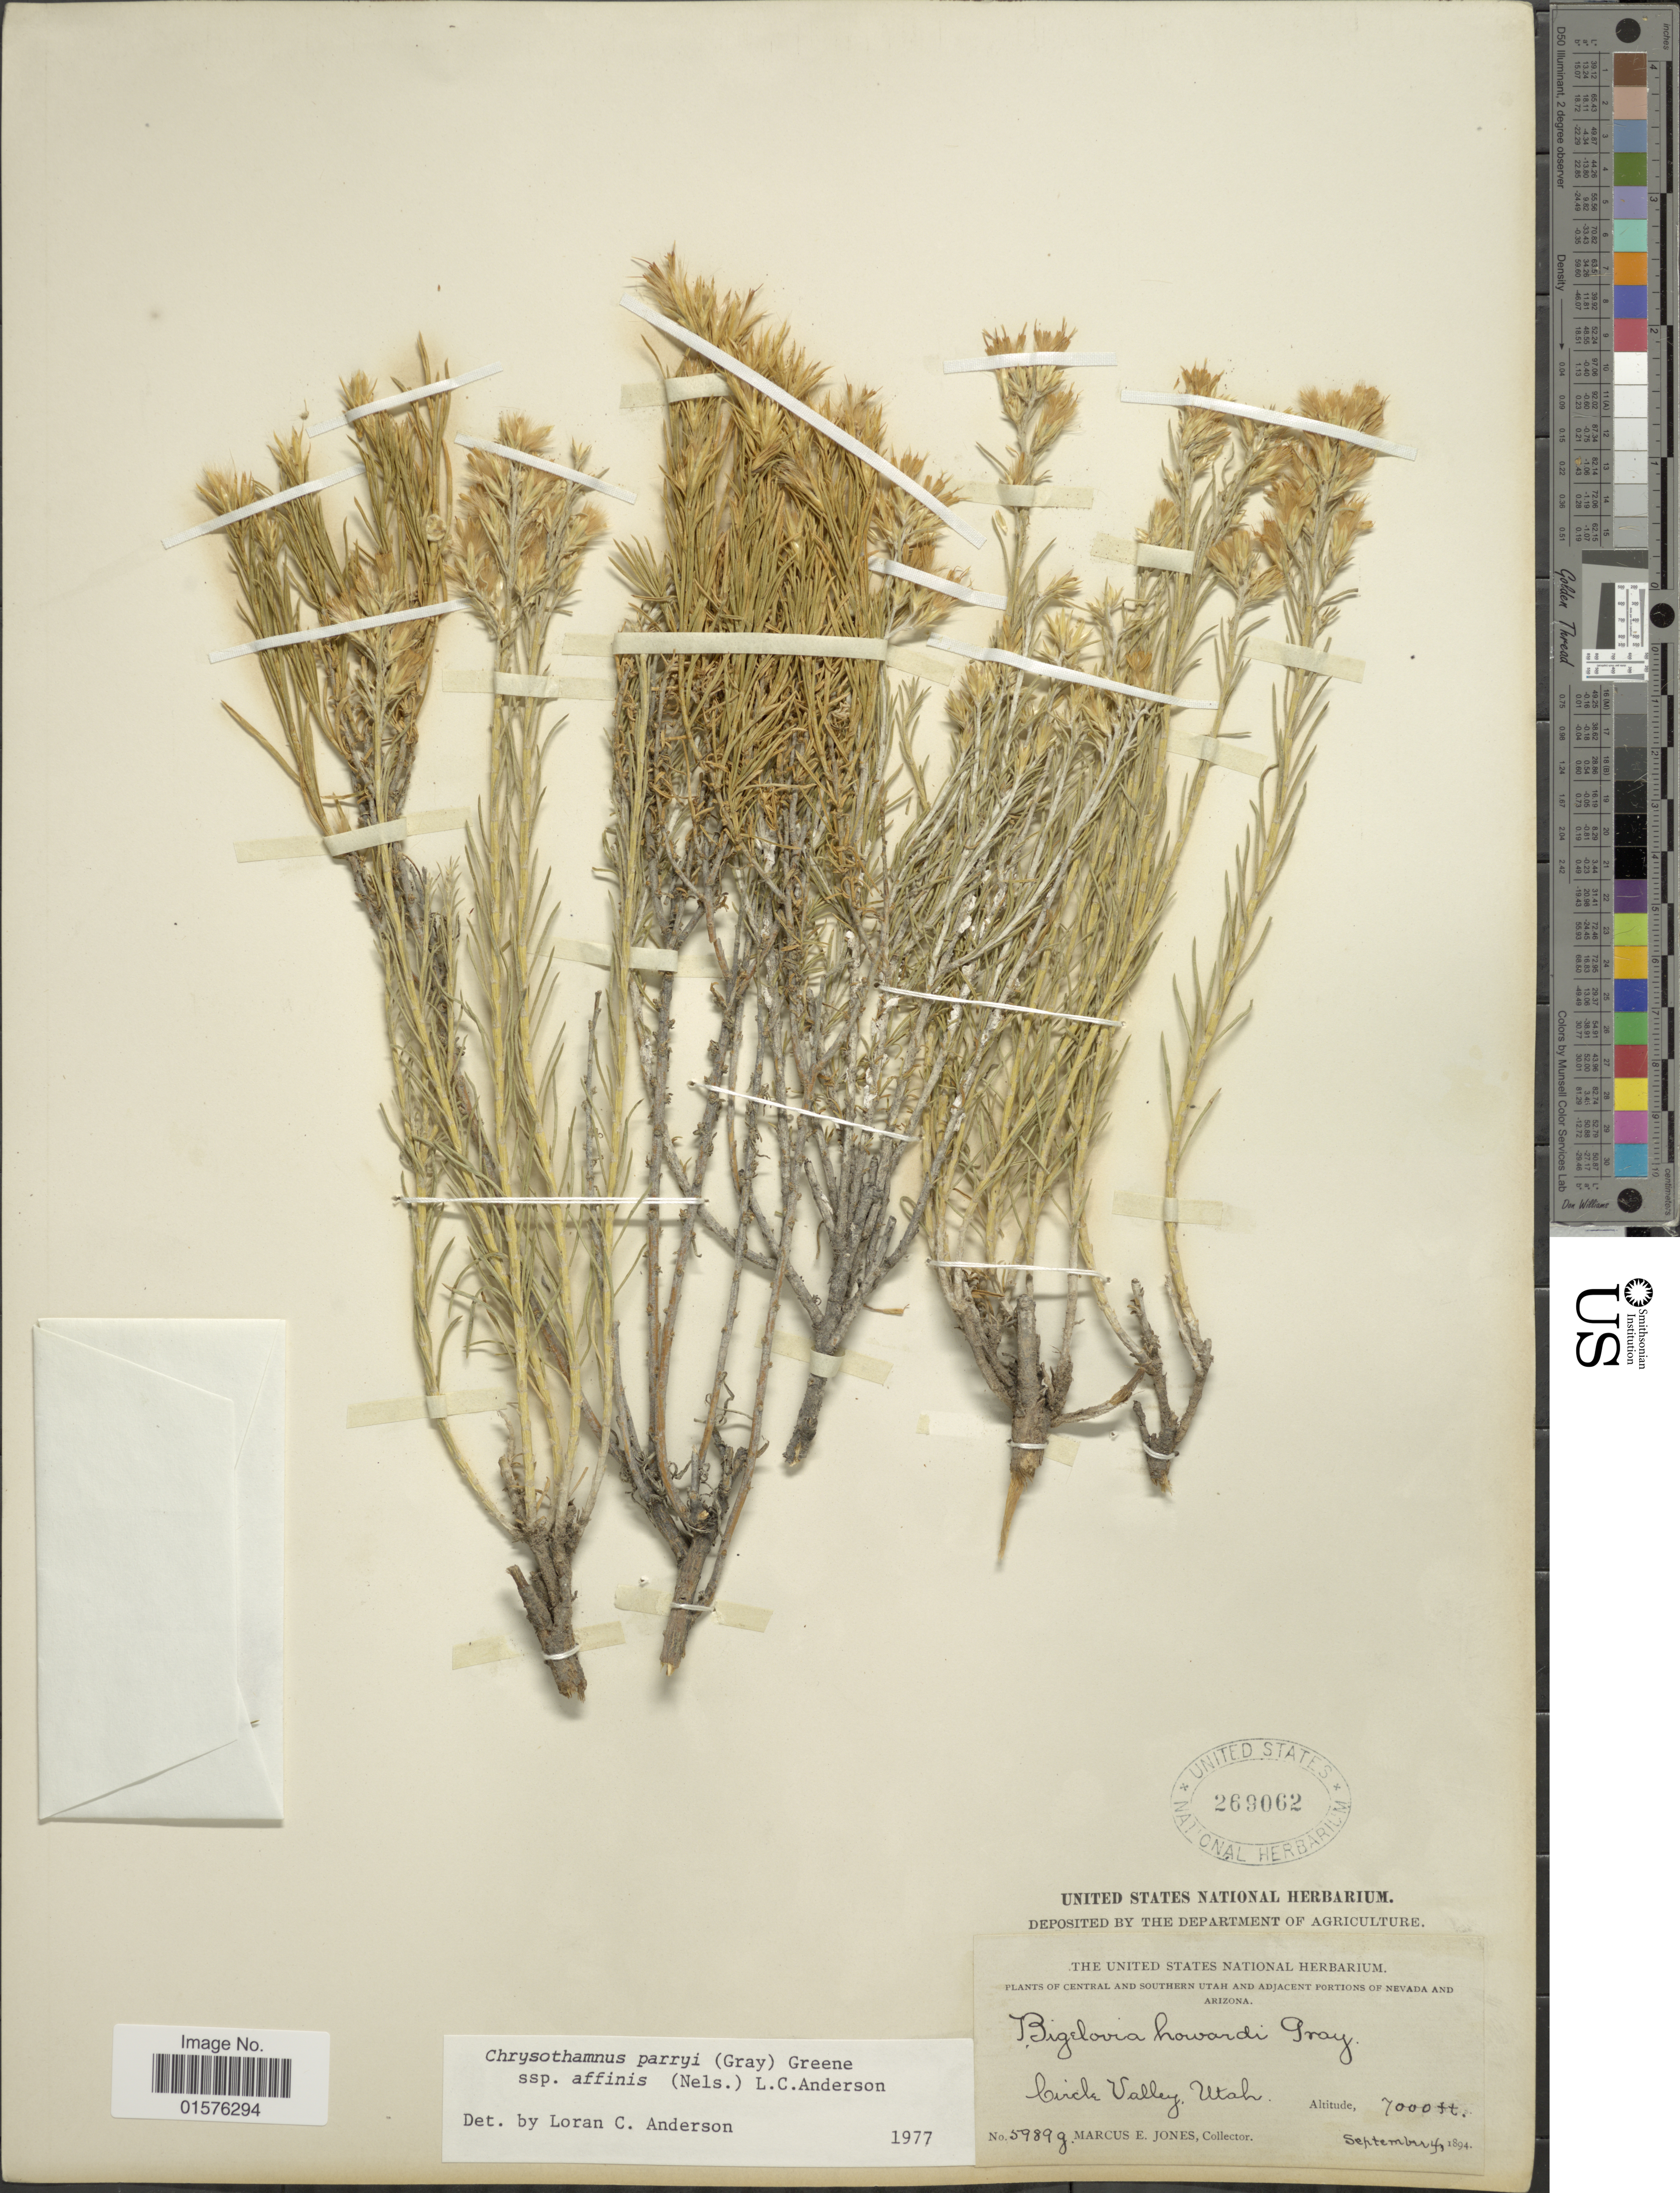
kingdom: Plantae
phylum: Tracheophyta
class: Magnoliopsida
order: Asterales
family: Asteraceae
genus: Ericameria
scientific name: Ericameria parryi var. affinis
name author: (A. Nelson) G.L. Nesom & G.I. Baird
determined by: Urbatsch, Lowell E., Curator (LSU), Louisiana State University (UNITED STATES)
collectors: M. E. Jones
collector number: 5989g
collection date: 1894-09-04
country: United States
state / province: Utah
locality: Central and Southern Utah, Circle Valley.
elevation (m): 2134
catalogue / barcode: US 269062